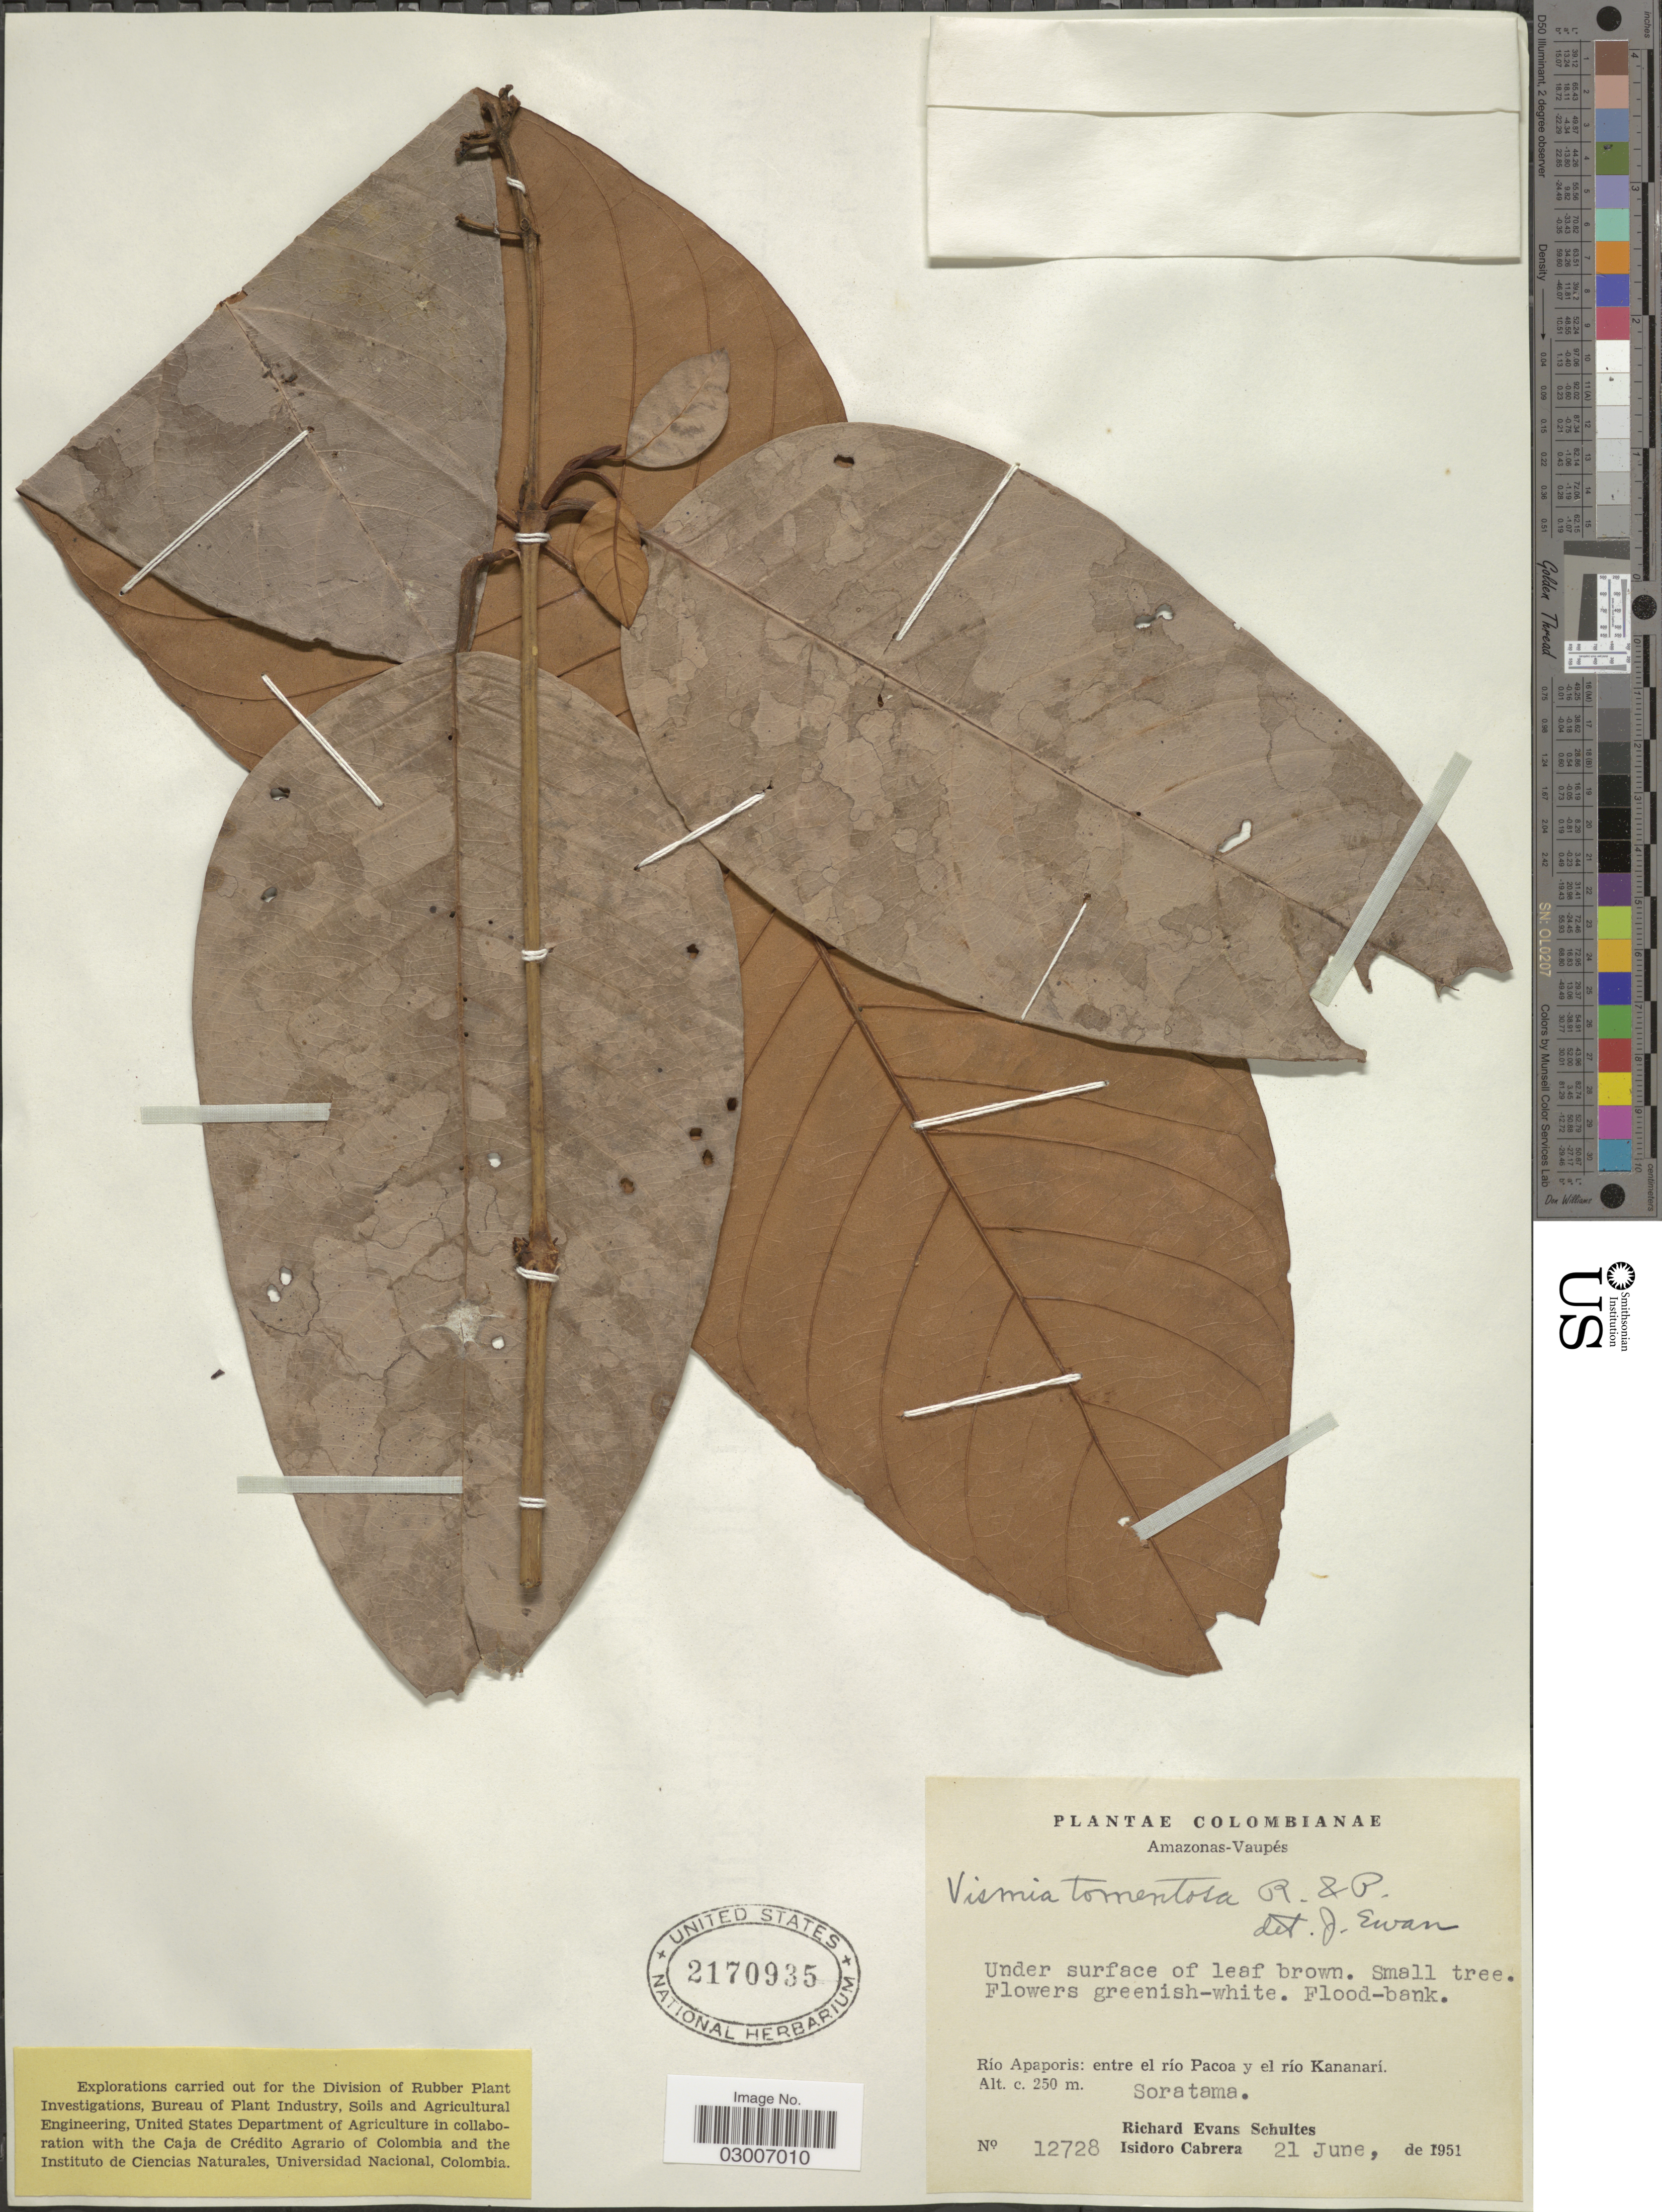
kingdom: Plantae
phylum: Tracheophyta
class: Magnoliopsida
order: Malpighiales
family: Hypericaceae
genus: Vismia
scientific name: Vismia tomentosa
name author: Ruiz & Pav.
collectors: R. E. Schultes & I. Cabrera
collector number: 12728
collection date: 1951-06-21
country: Colombia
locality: Amazonas-Vaupés. Río Apaporis: entre el río Pacoa y el río Kananarí. Soratama.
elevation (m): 250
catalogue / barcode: US 2170935